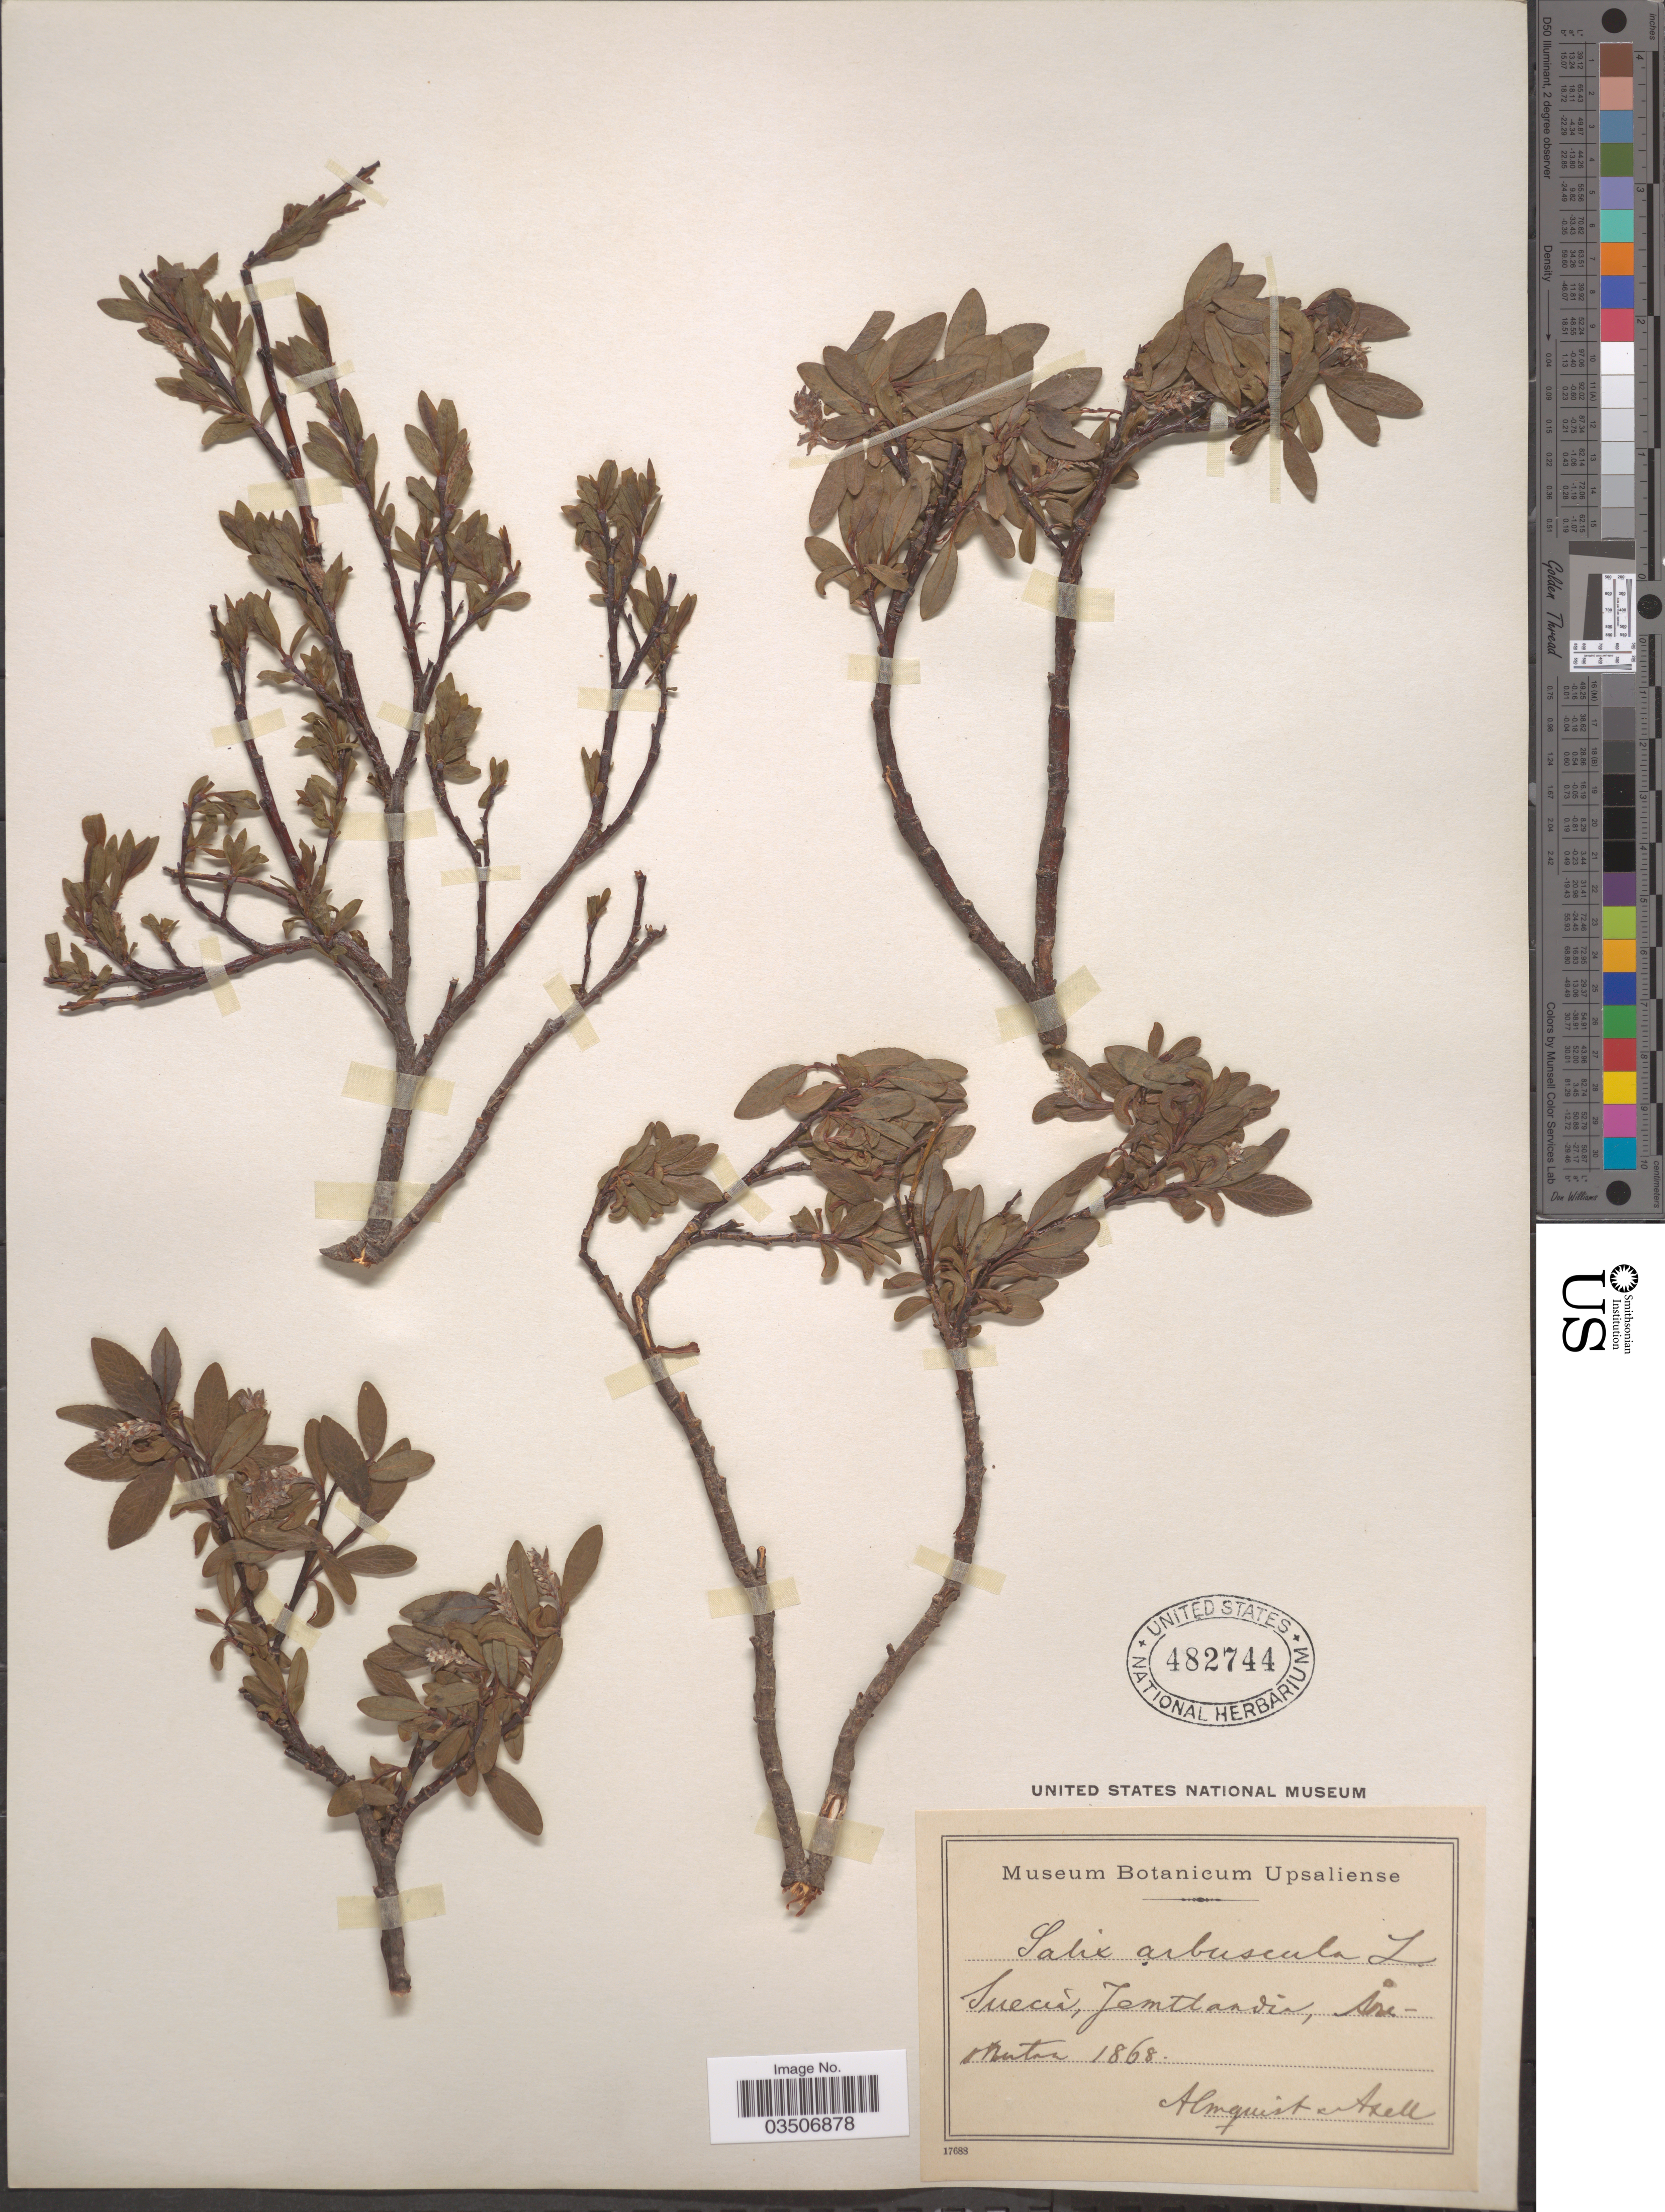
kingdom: Plantae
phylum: Tracheophyta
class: Magnoliopsida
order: Malpighiales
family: Salicaceae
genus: Salix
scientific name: Salix arbuscula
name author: L.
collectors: Almquist & Axell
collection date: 1868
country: Sweden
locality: Suecia, Jemtlandia, Are-mutar. [interpreted]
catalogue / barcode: US 482744